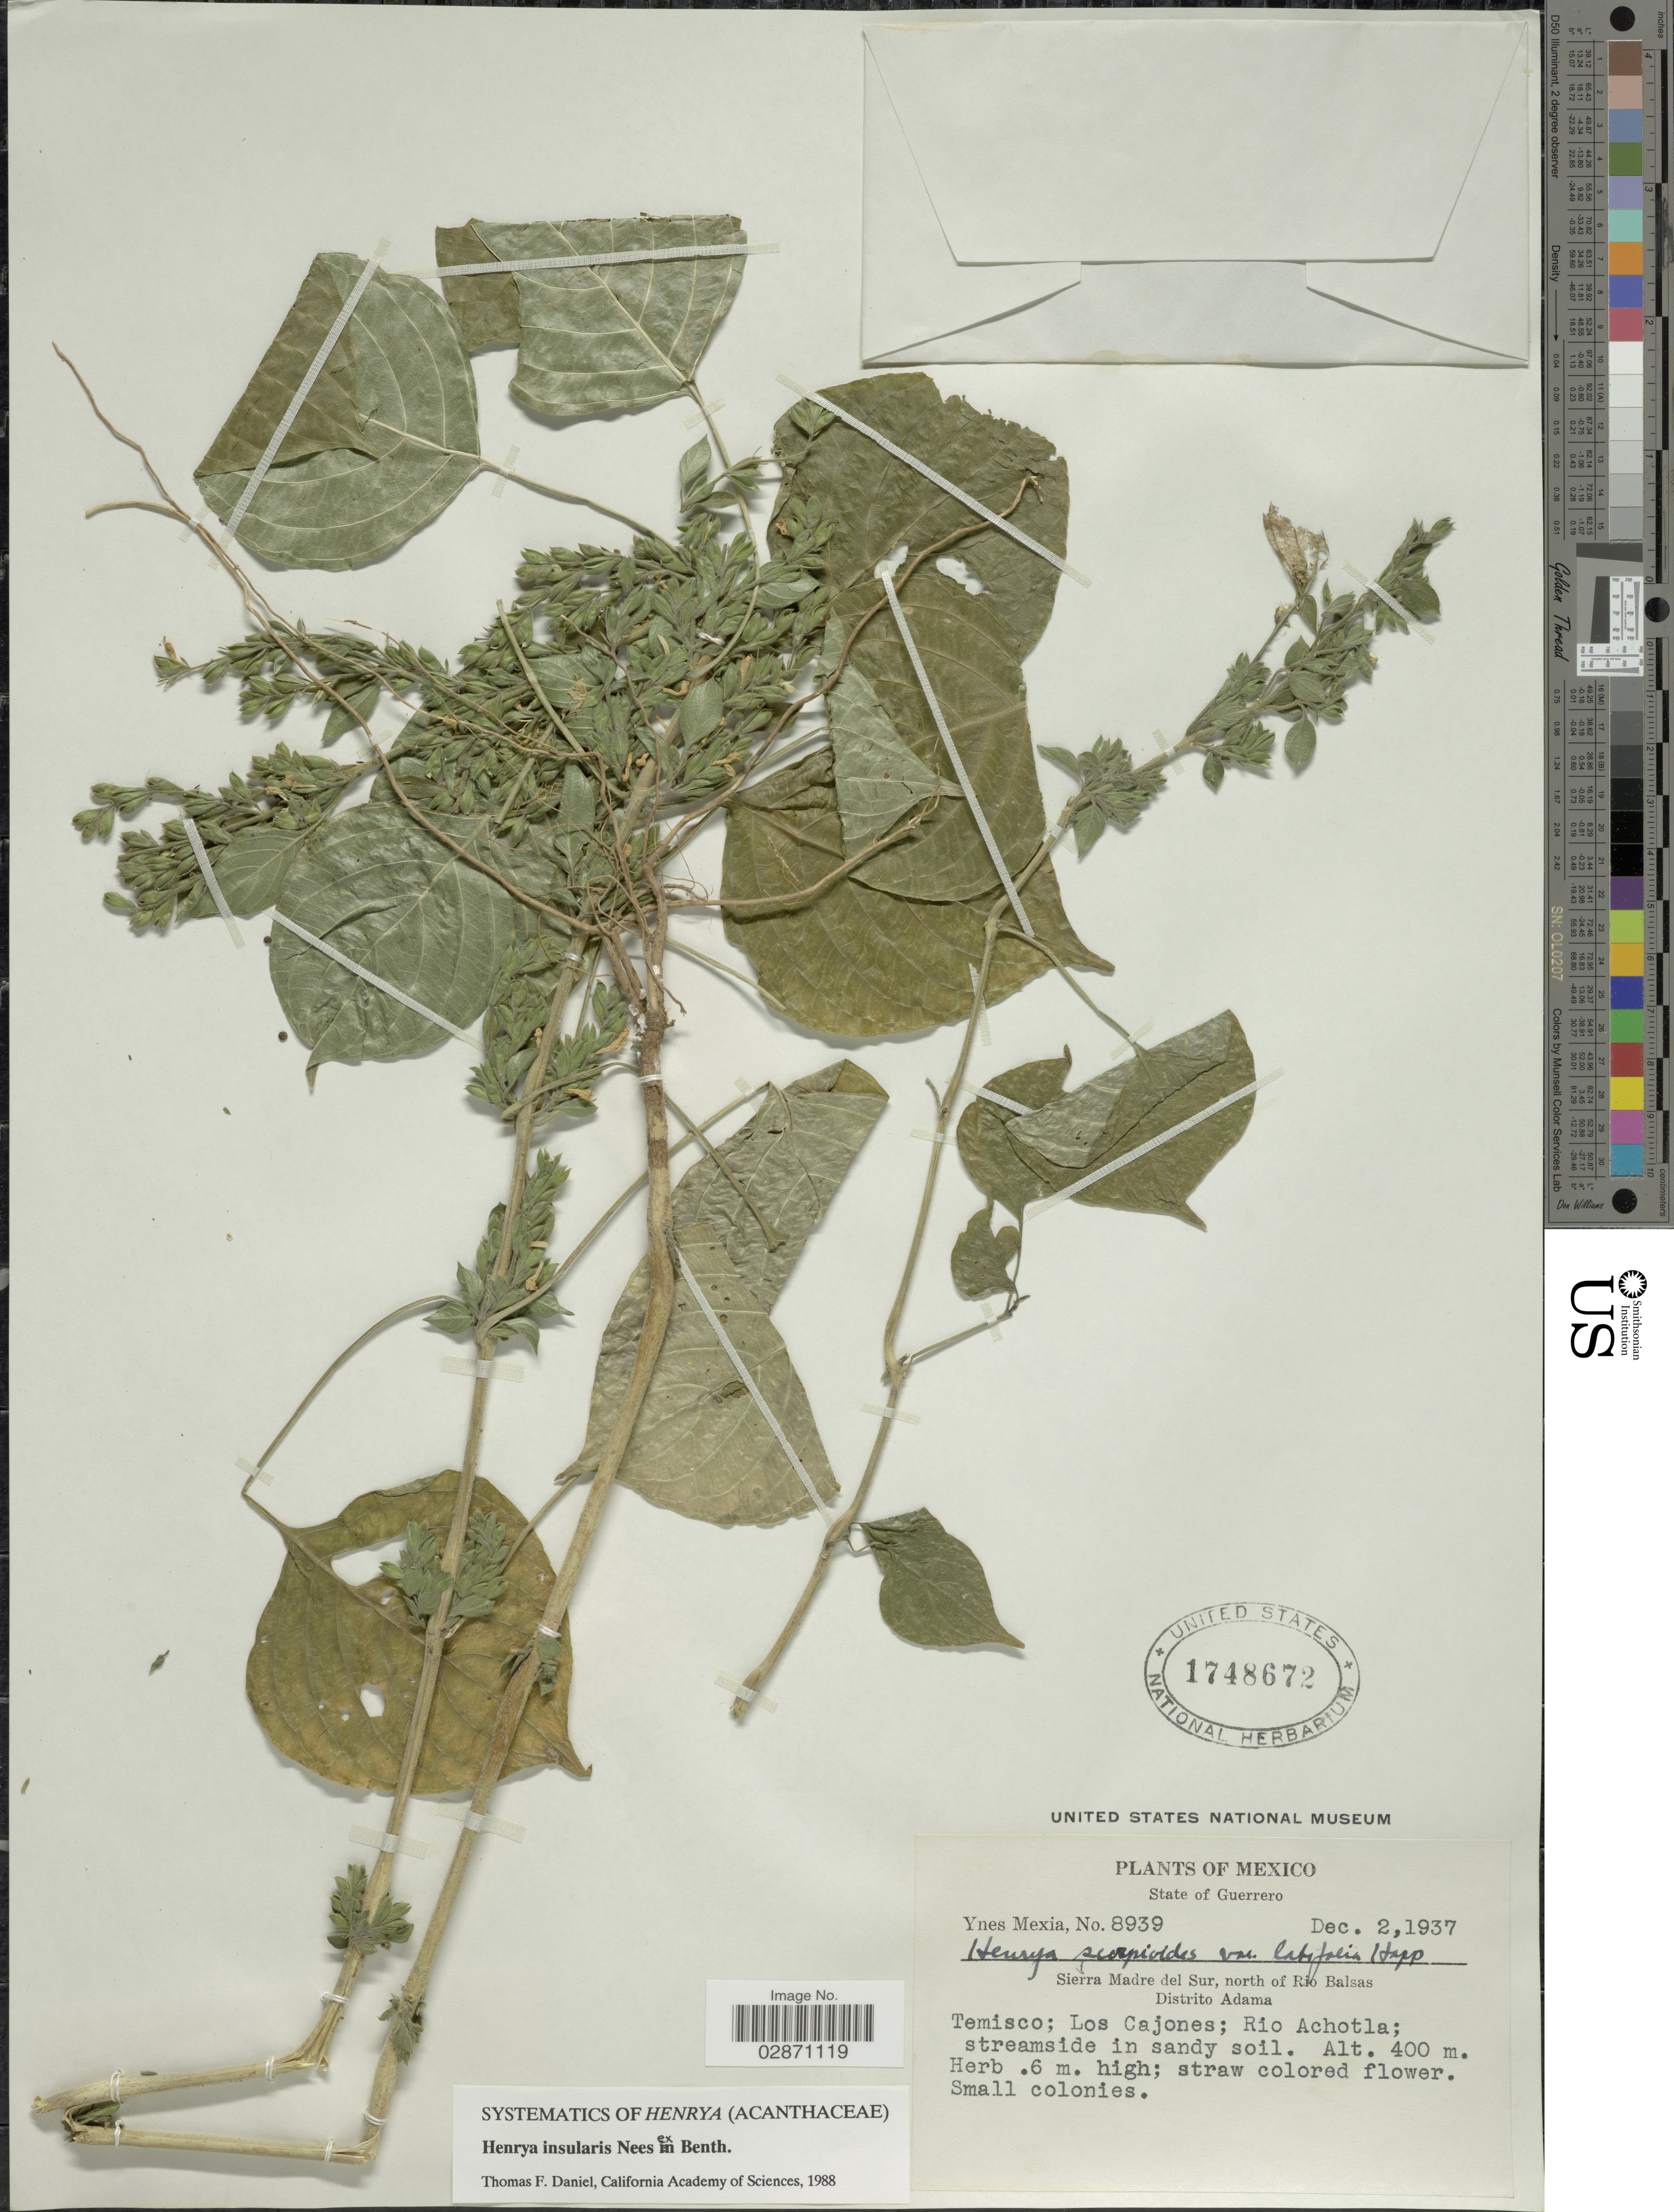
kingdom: Plantae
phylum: Tracheophyta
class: Magnoliopsida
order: Lamiales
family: Acanthaceae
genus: Henrya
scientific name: Henrya insularis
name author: Nees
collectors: Y. Mexia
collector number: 8939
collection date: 1937-12-02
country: Mexico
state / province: Guerrero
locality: Temisco; Los Cajones; Rio Achotla.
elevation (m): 400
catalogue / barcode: US 1748672